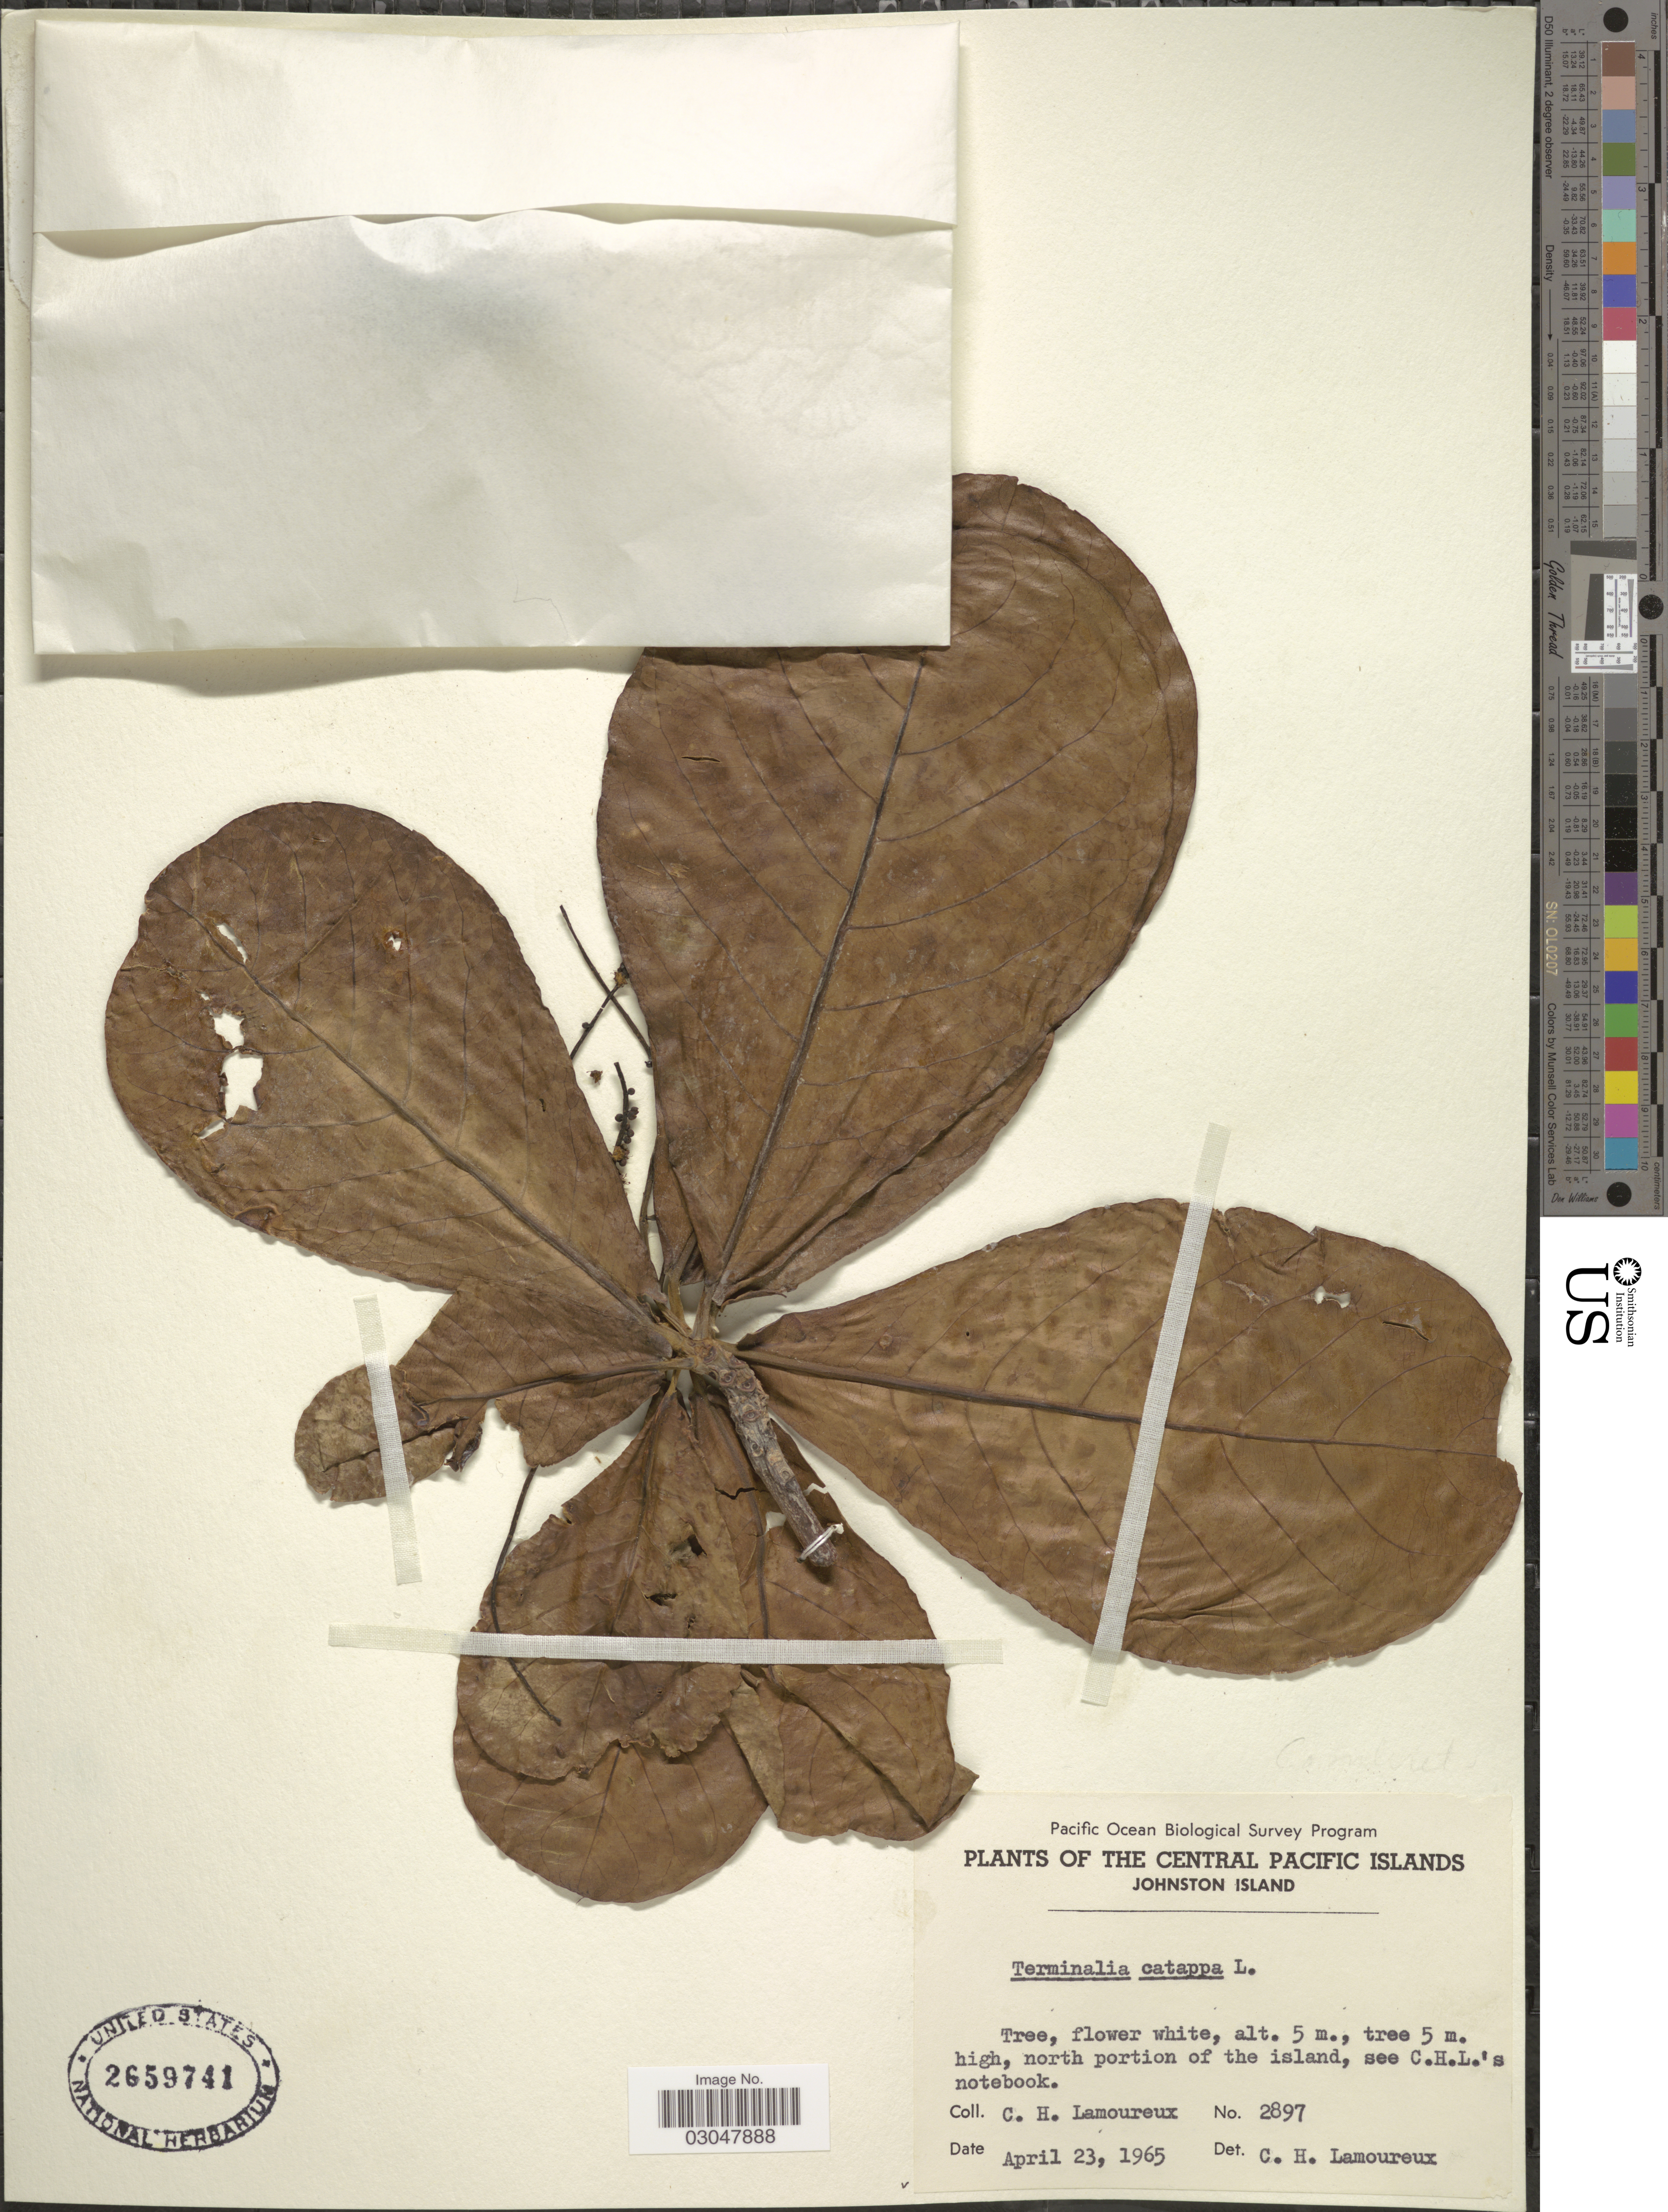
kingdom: Plantae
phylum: Tracheophyta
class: Magnoliopsida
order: Myrtales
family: Combretaceae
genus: Terminalia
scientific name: Terminalia catappa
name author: L.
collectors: C. H. Lamoureux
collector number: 2897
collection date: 1965-04-23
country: U.S. Administered Pacific Islands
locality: Central Pacific Islands. Johnston Island. North portion of the island, see C.H.L's notebook.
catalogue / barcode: US 2659741